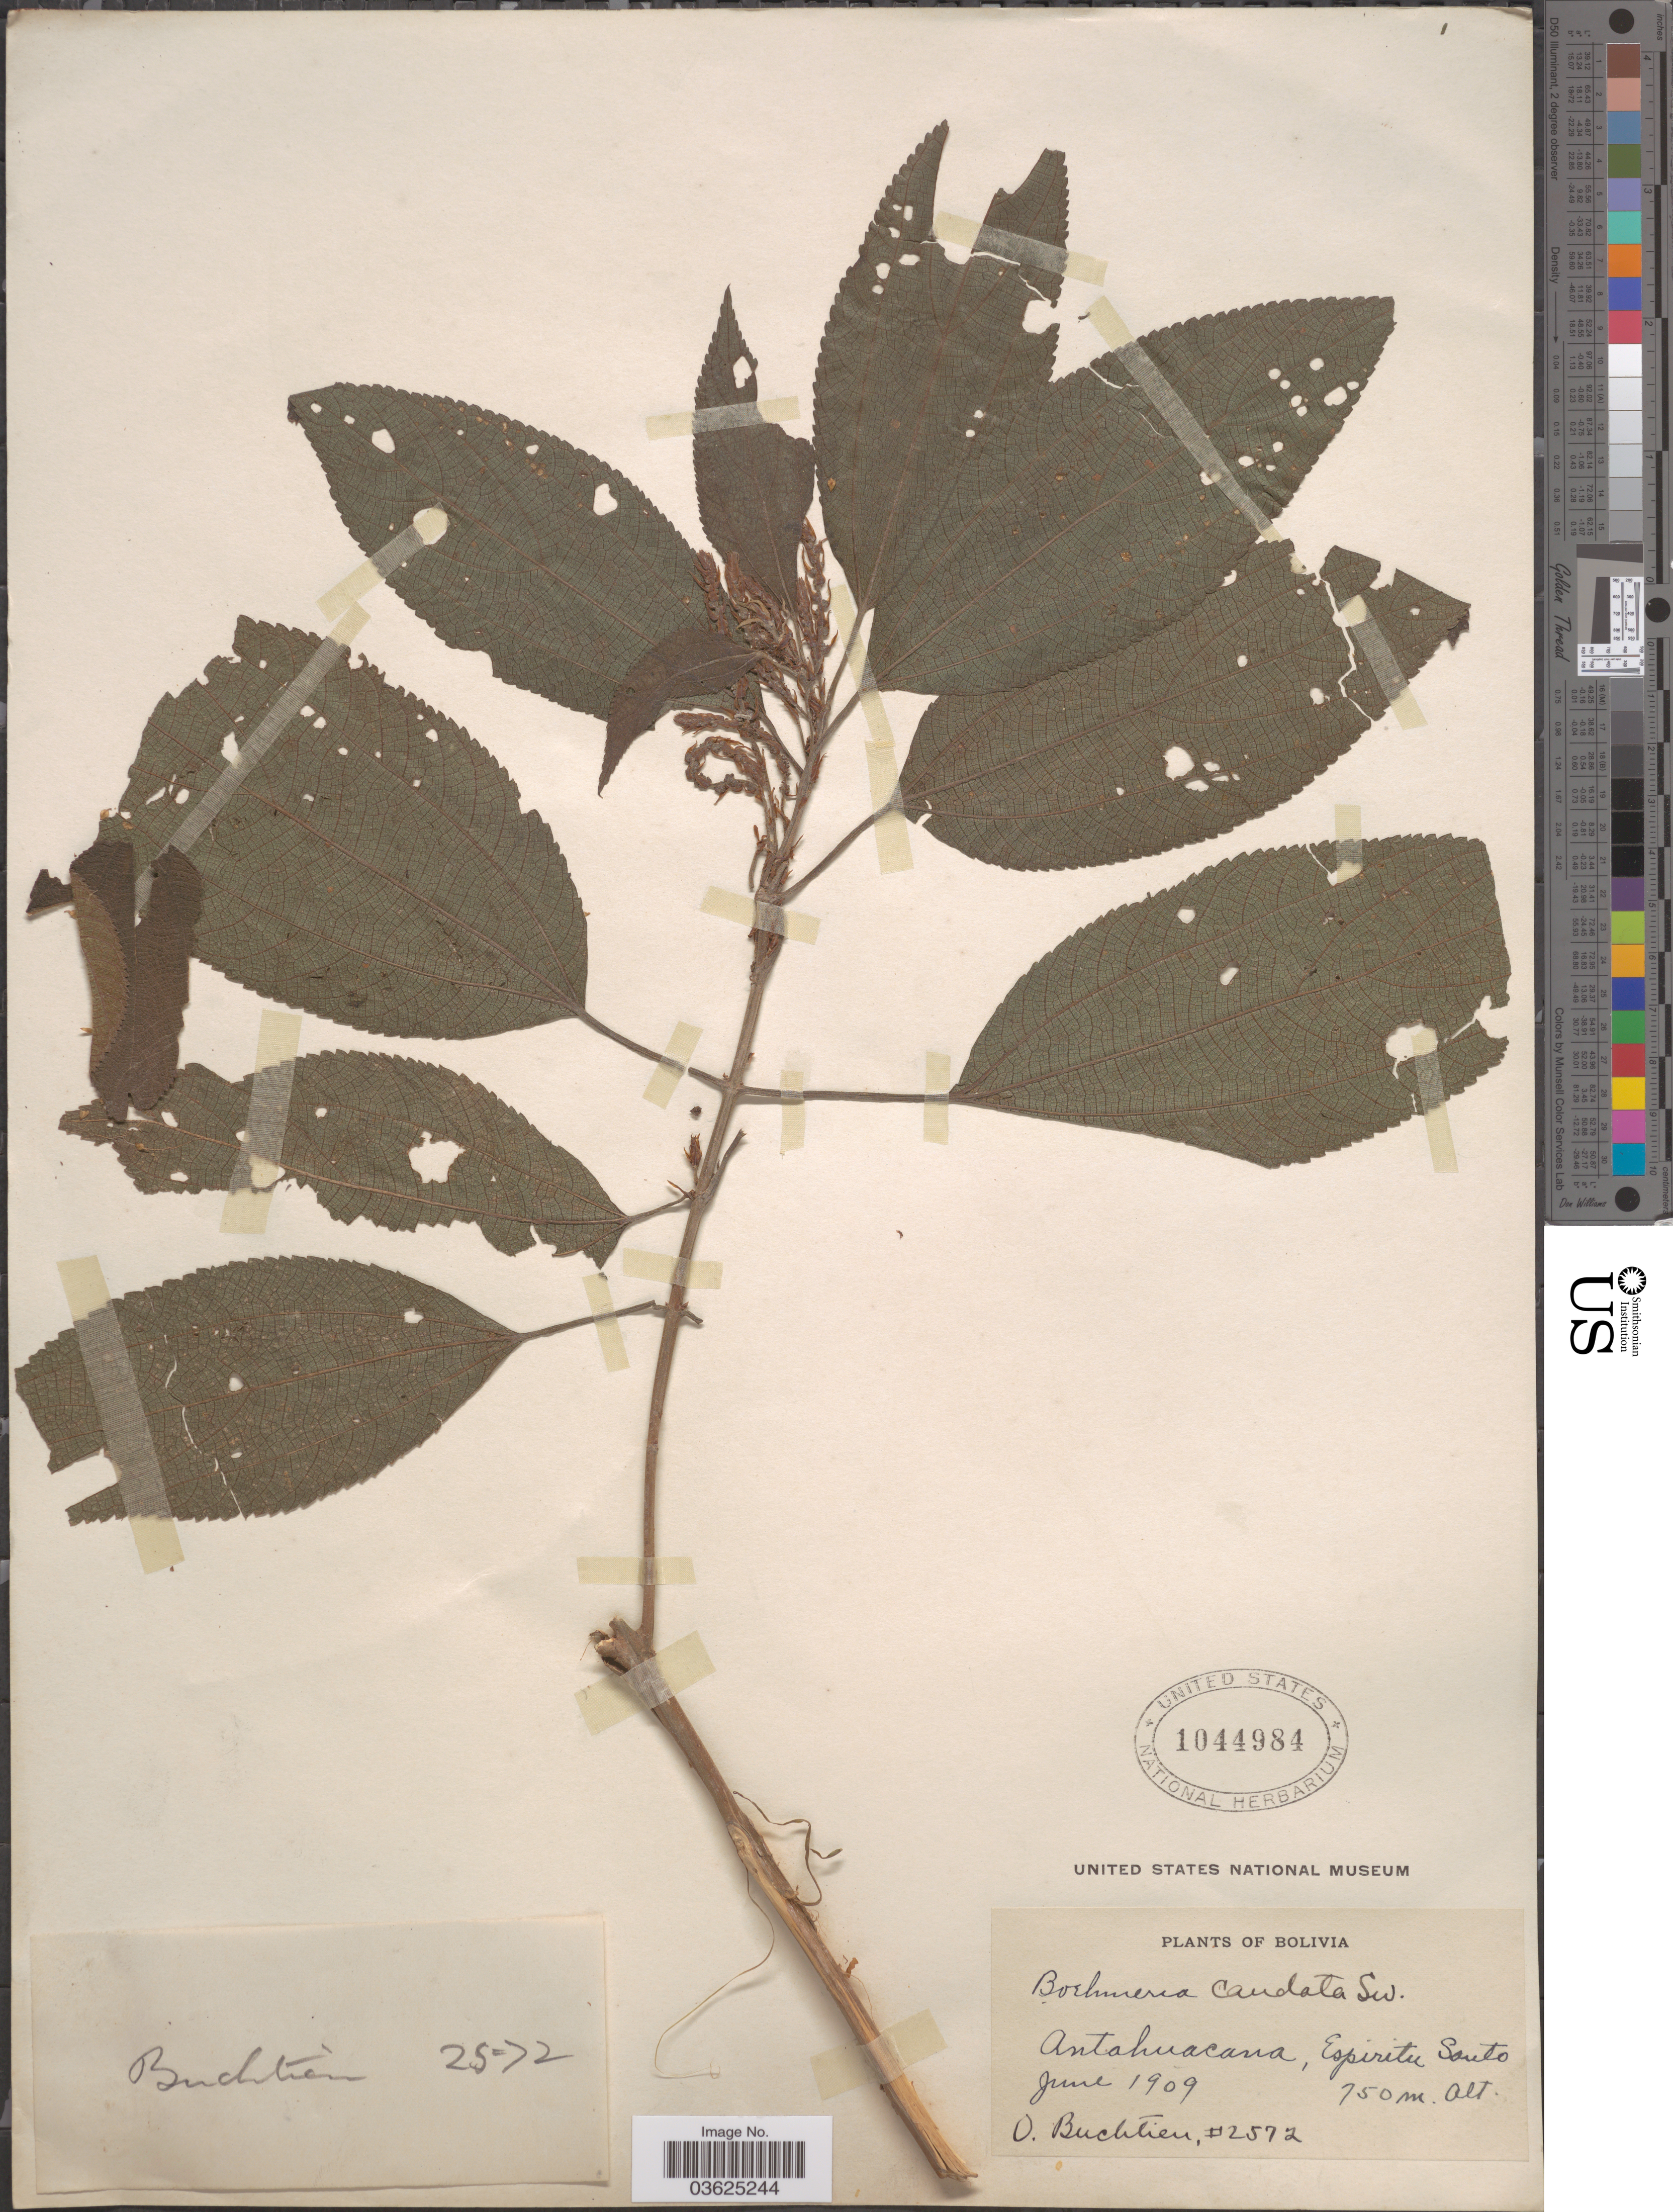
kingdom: Plantae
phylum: Tracheophyta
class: Magnoliopsida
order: Rosales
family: Urticaceae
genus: Boehmeria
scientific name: Boehmeria caudata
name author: Sw.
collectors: O. Buchtien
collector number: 2572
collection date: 1909-06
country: Bolivia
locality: Antahuacana, Espiritu Santo.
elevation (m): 750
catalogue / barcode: US 1044984